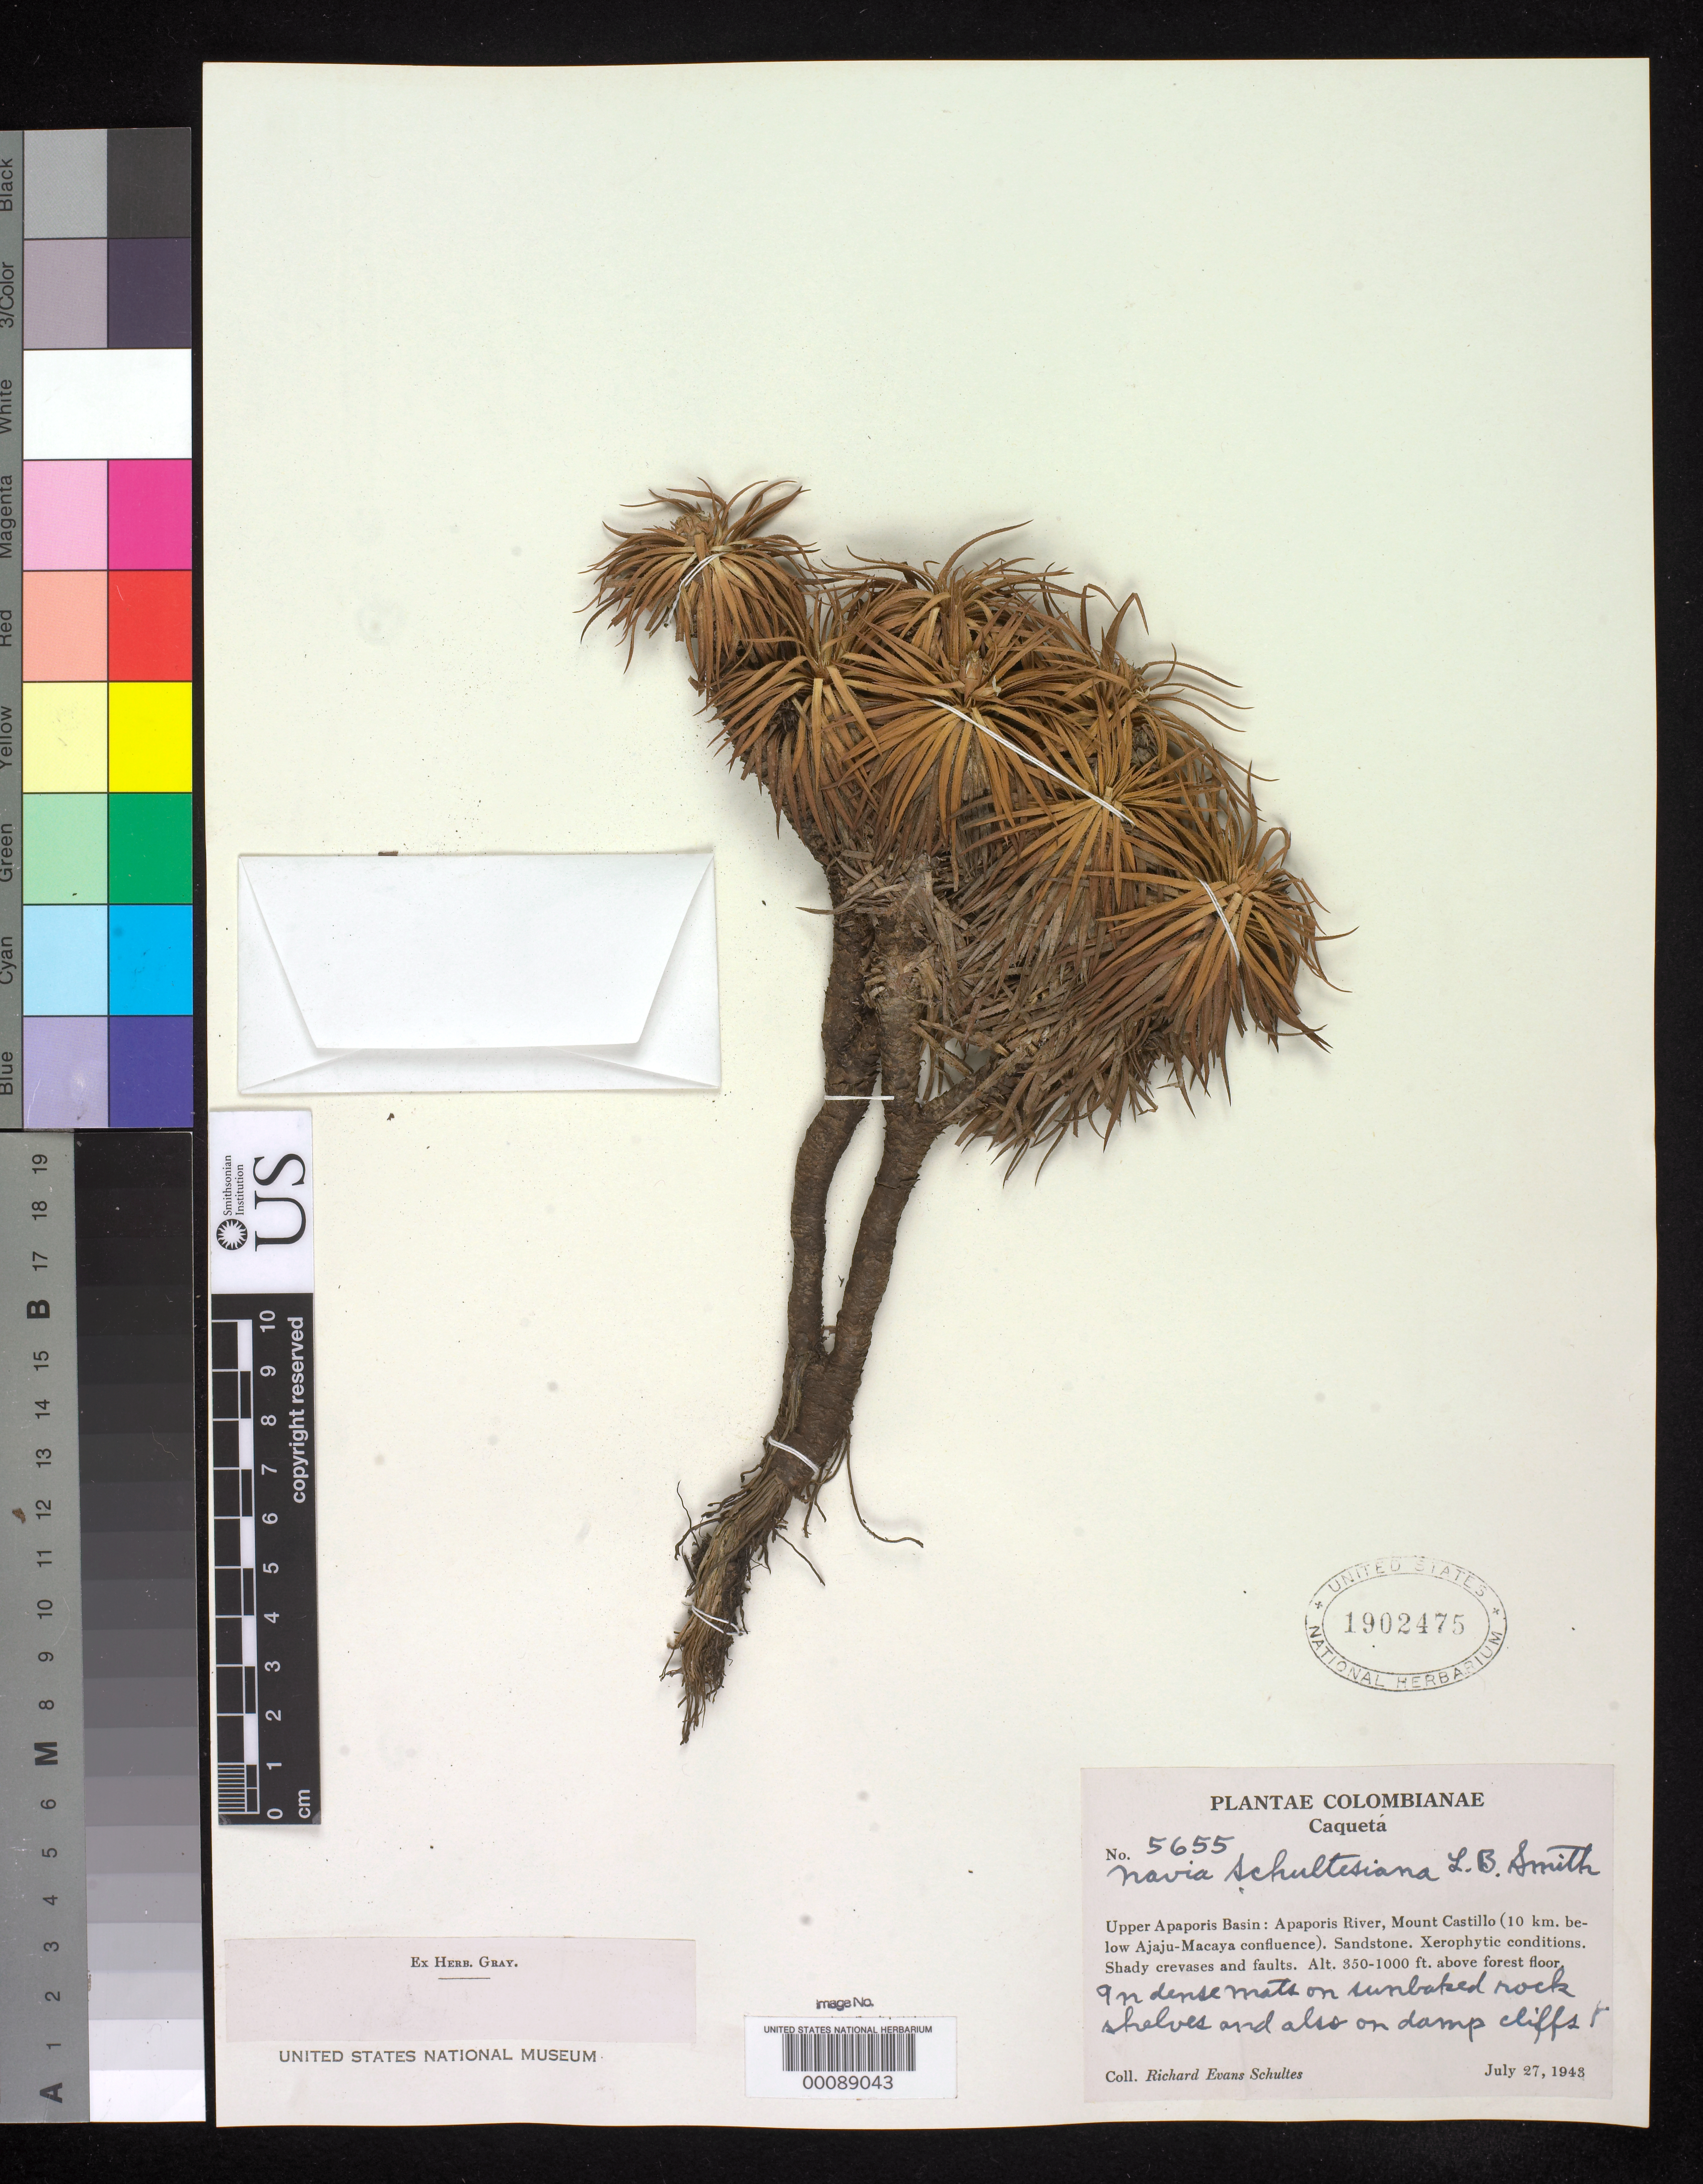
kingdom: Plantae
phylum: Tracheophyta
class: Liliopsida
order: Poales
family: Bromeliaceae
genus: Navia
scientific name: Navia schultesiana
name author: L.B. Sm.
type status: Isotype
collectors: R. E. Schultes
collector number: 5655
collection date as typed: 27 Jul 1943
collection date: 1943-07-27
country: Colombia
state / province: Vaupés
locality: Upper Apaporis Basin, Mt. Castillo, Rio Apaporis.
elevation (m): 107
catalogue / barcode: US 1902475